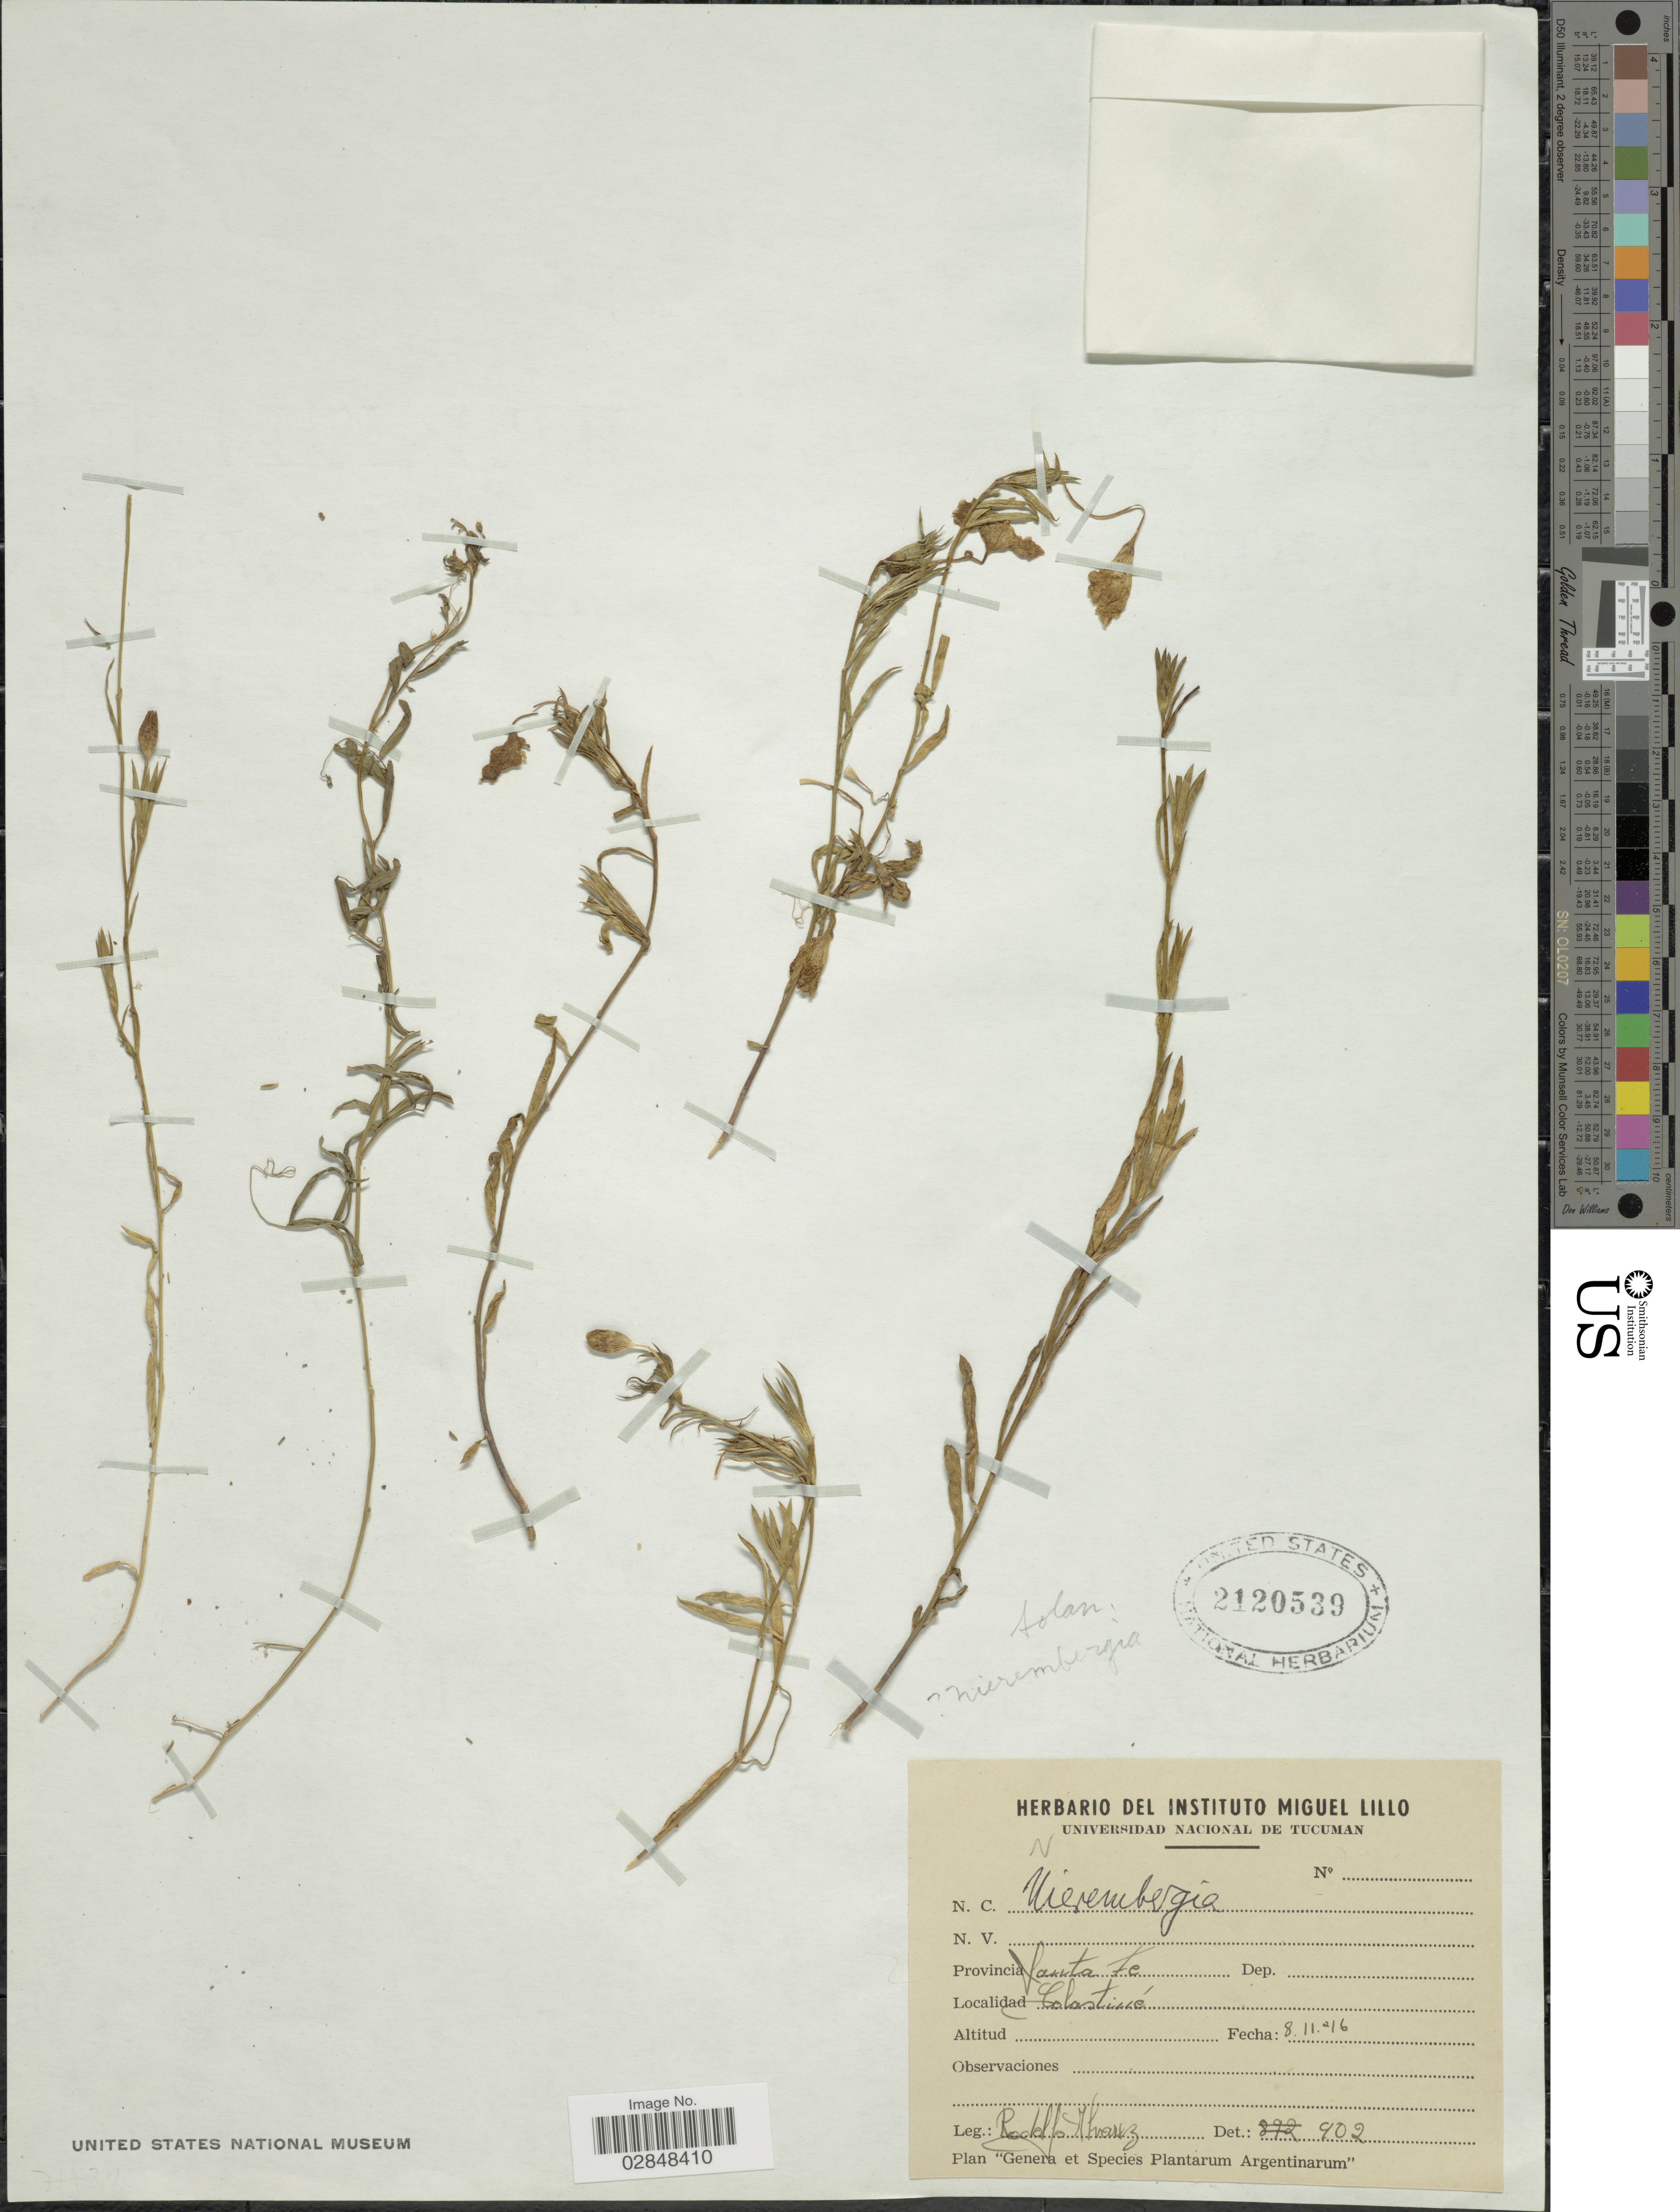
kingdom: Plantae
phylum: Tracheophyta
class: Magnoliopsida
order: Solanales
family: Solanaceae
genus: Nierembergia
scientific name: Nierembergia sp.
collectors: R. Alvarez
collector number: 902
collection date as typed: Transcribed d/m/y: 8/11/16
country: Argentina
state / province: Santa Fe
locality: Colastiné.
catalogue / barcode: US 2120539